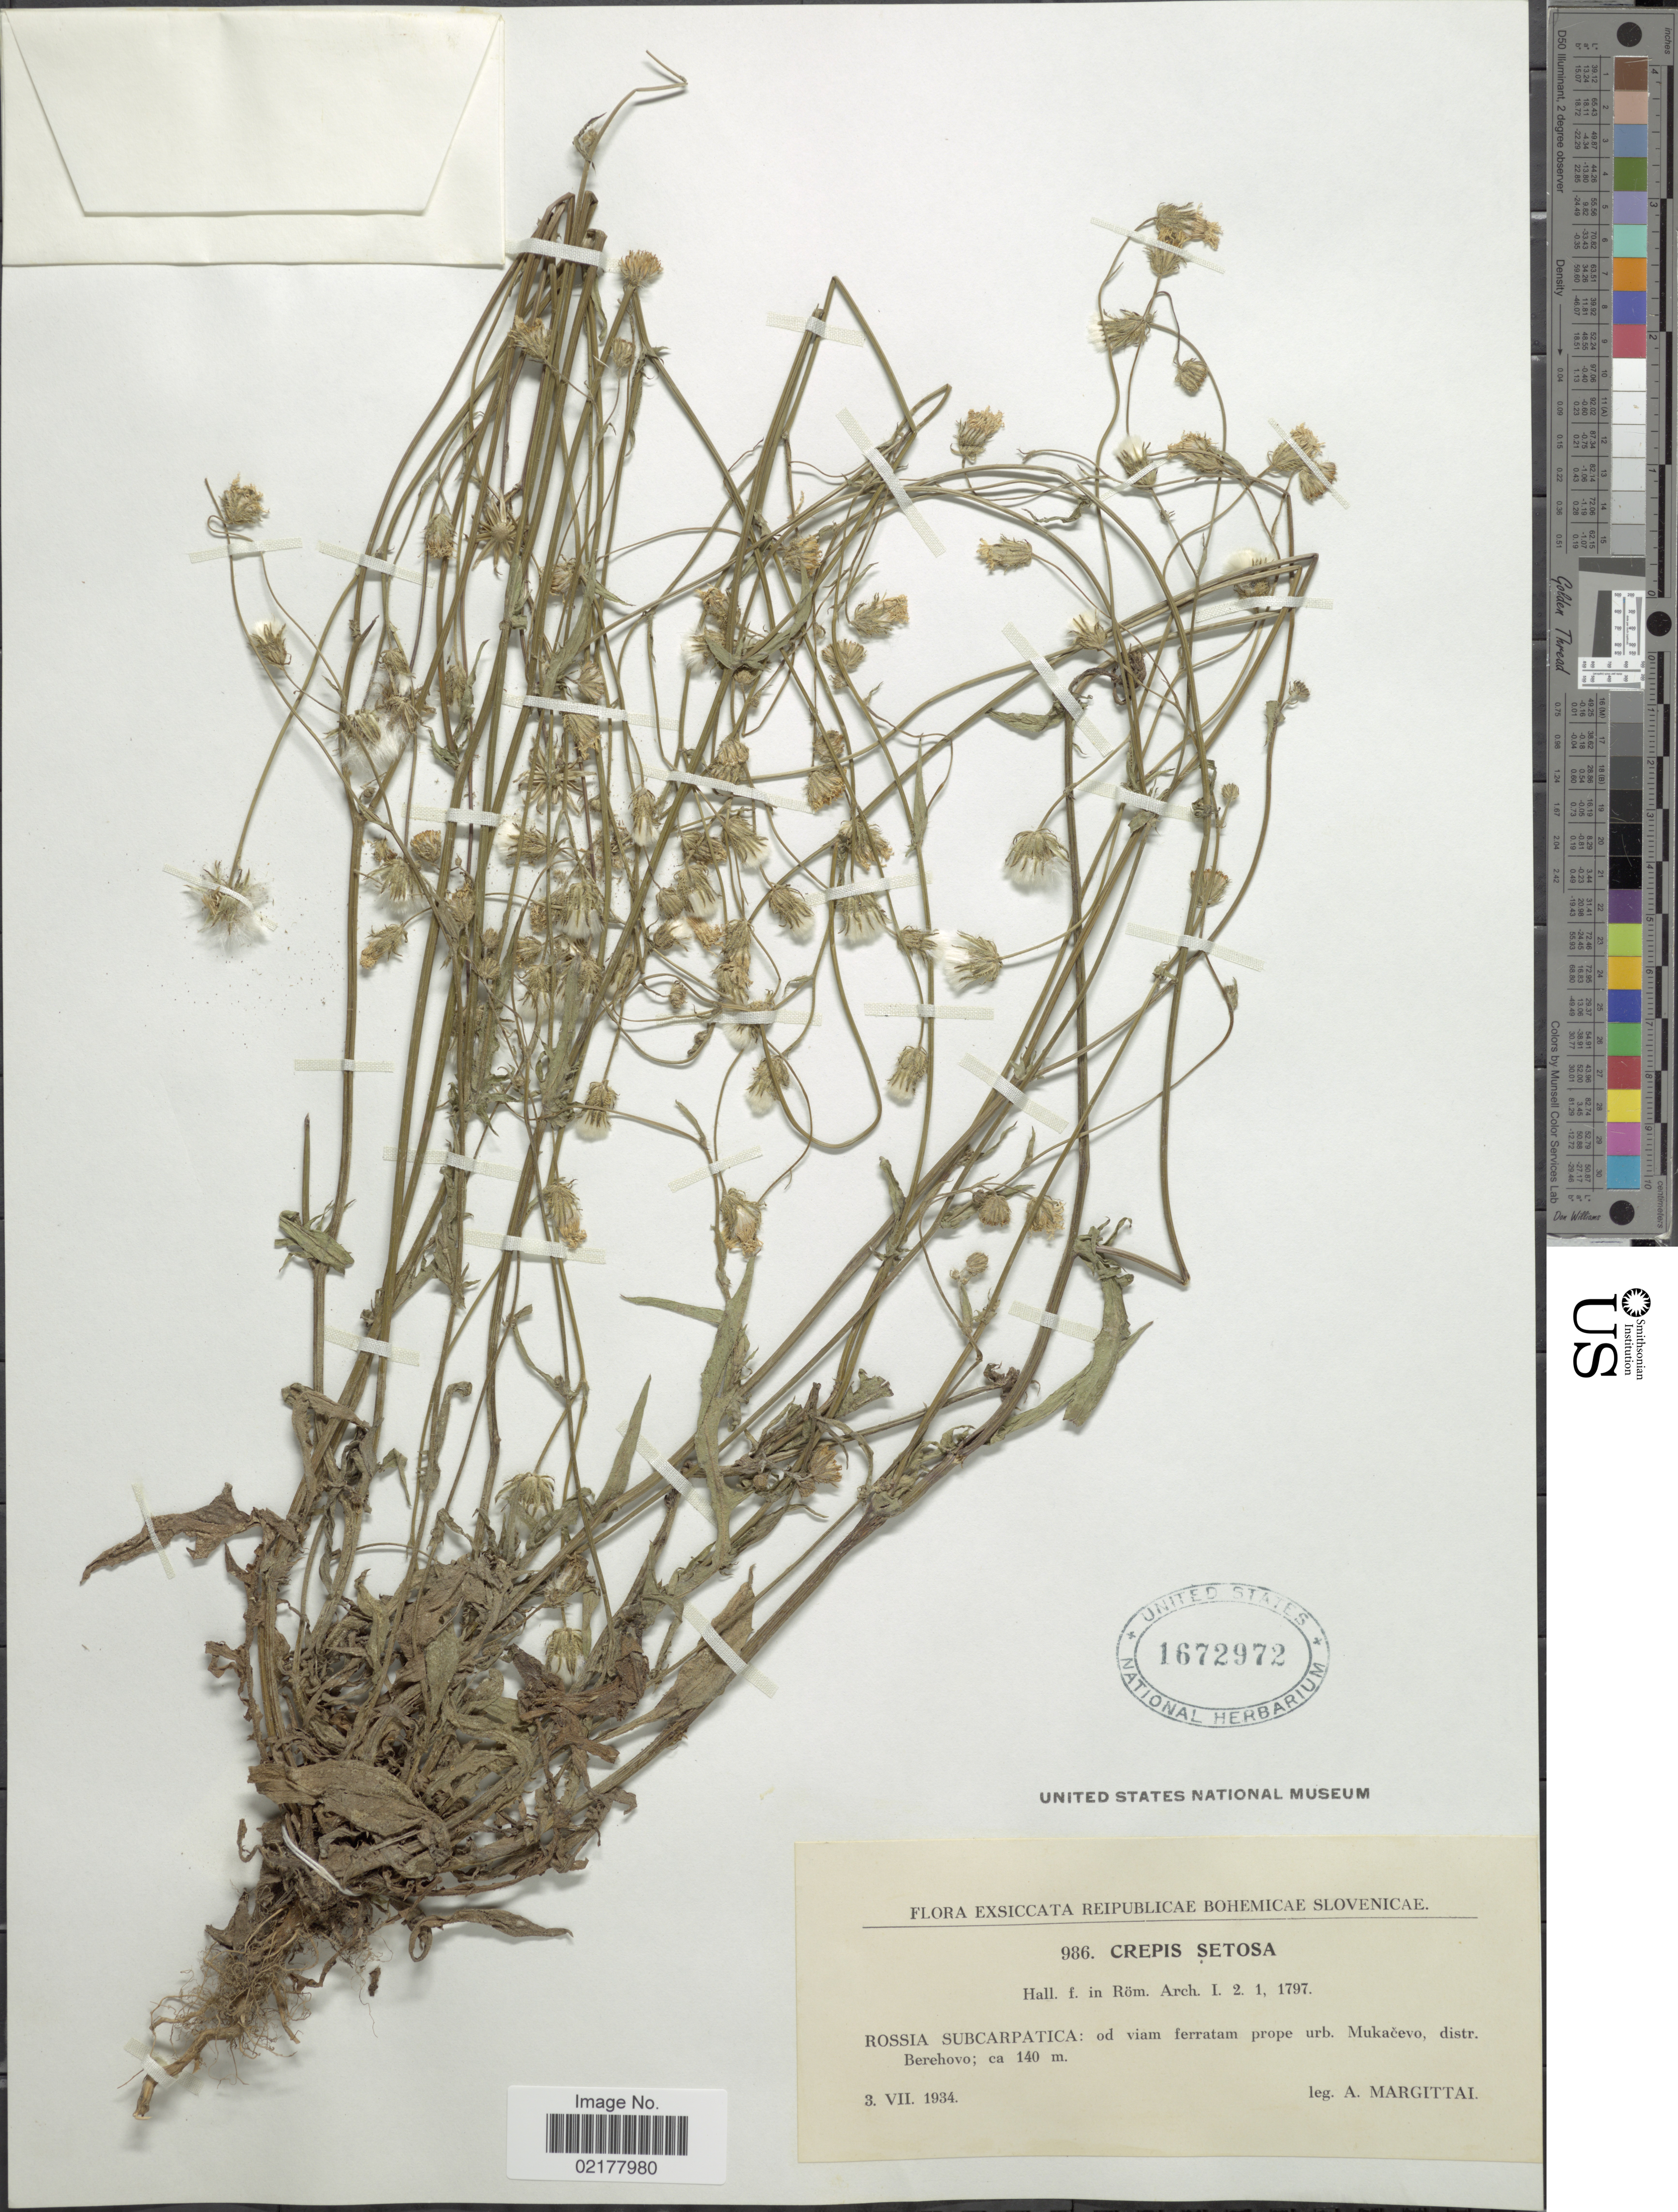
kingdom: Plantae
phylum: Tracheophyta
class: Magnoliopsida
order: Asterales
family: Asteraceae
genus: Crepis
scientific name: Crepis setosa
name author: Haller f.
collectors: A. Margittal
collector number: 986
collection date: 1934-07-03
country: Slovakia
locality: Reipublicae Bohemicae Slovenicae. Rossia Subcarpatica: prope urb. Mukucevo, distr. Berehovo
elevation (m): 140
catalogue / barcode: US 1672972